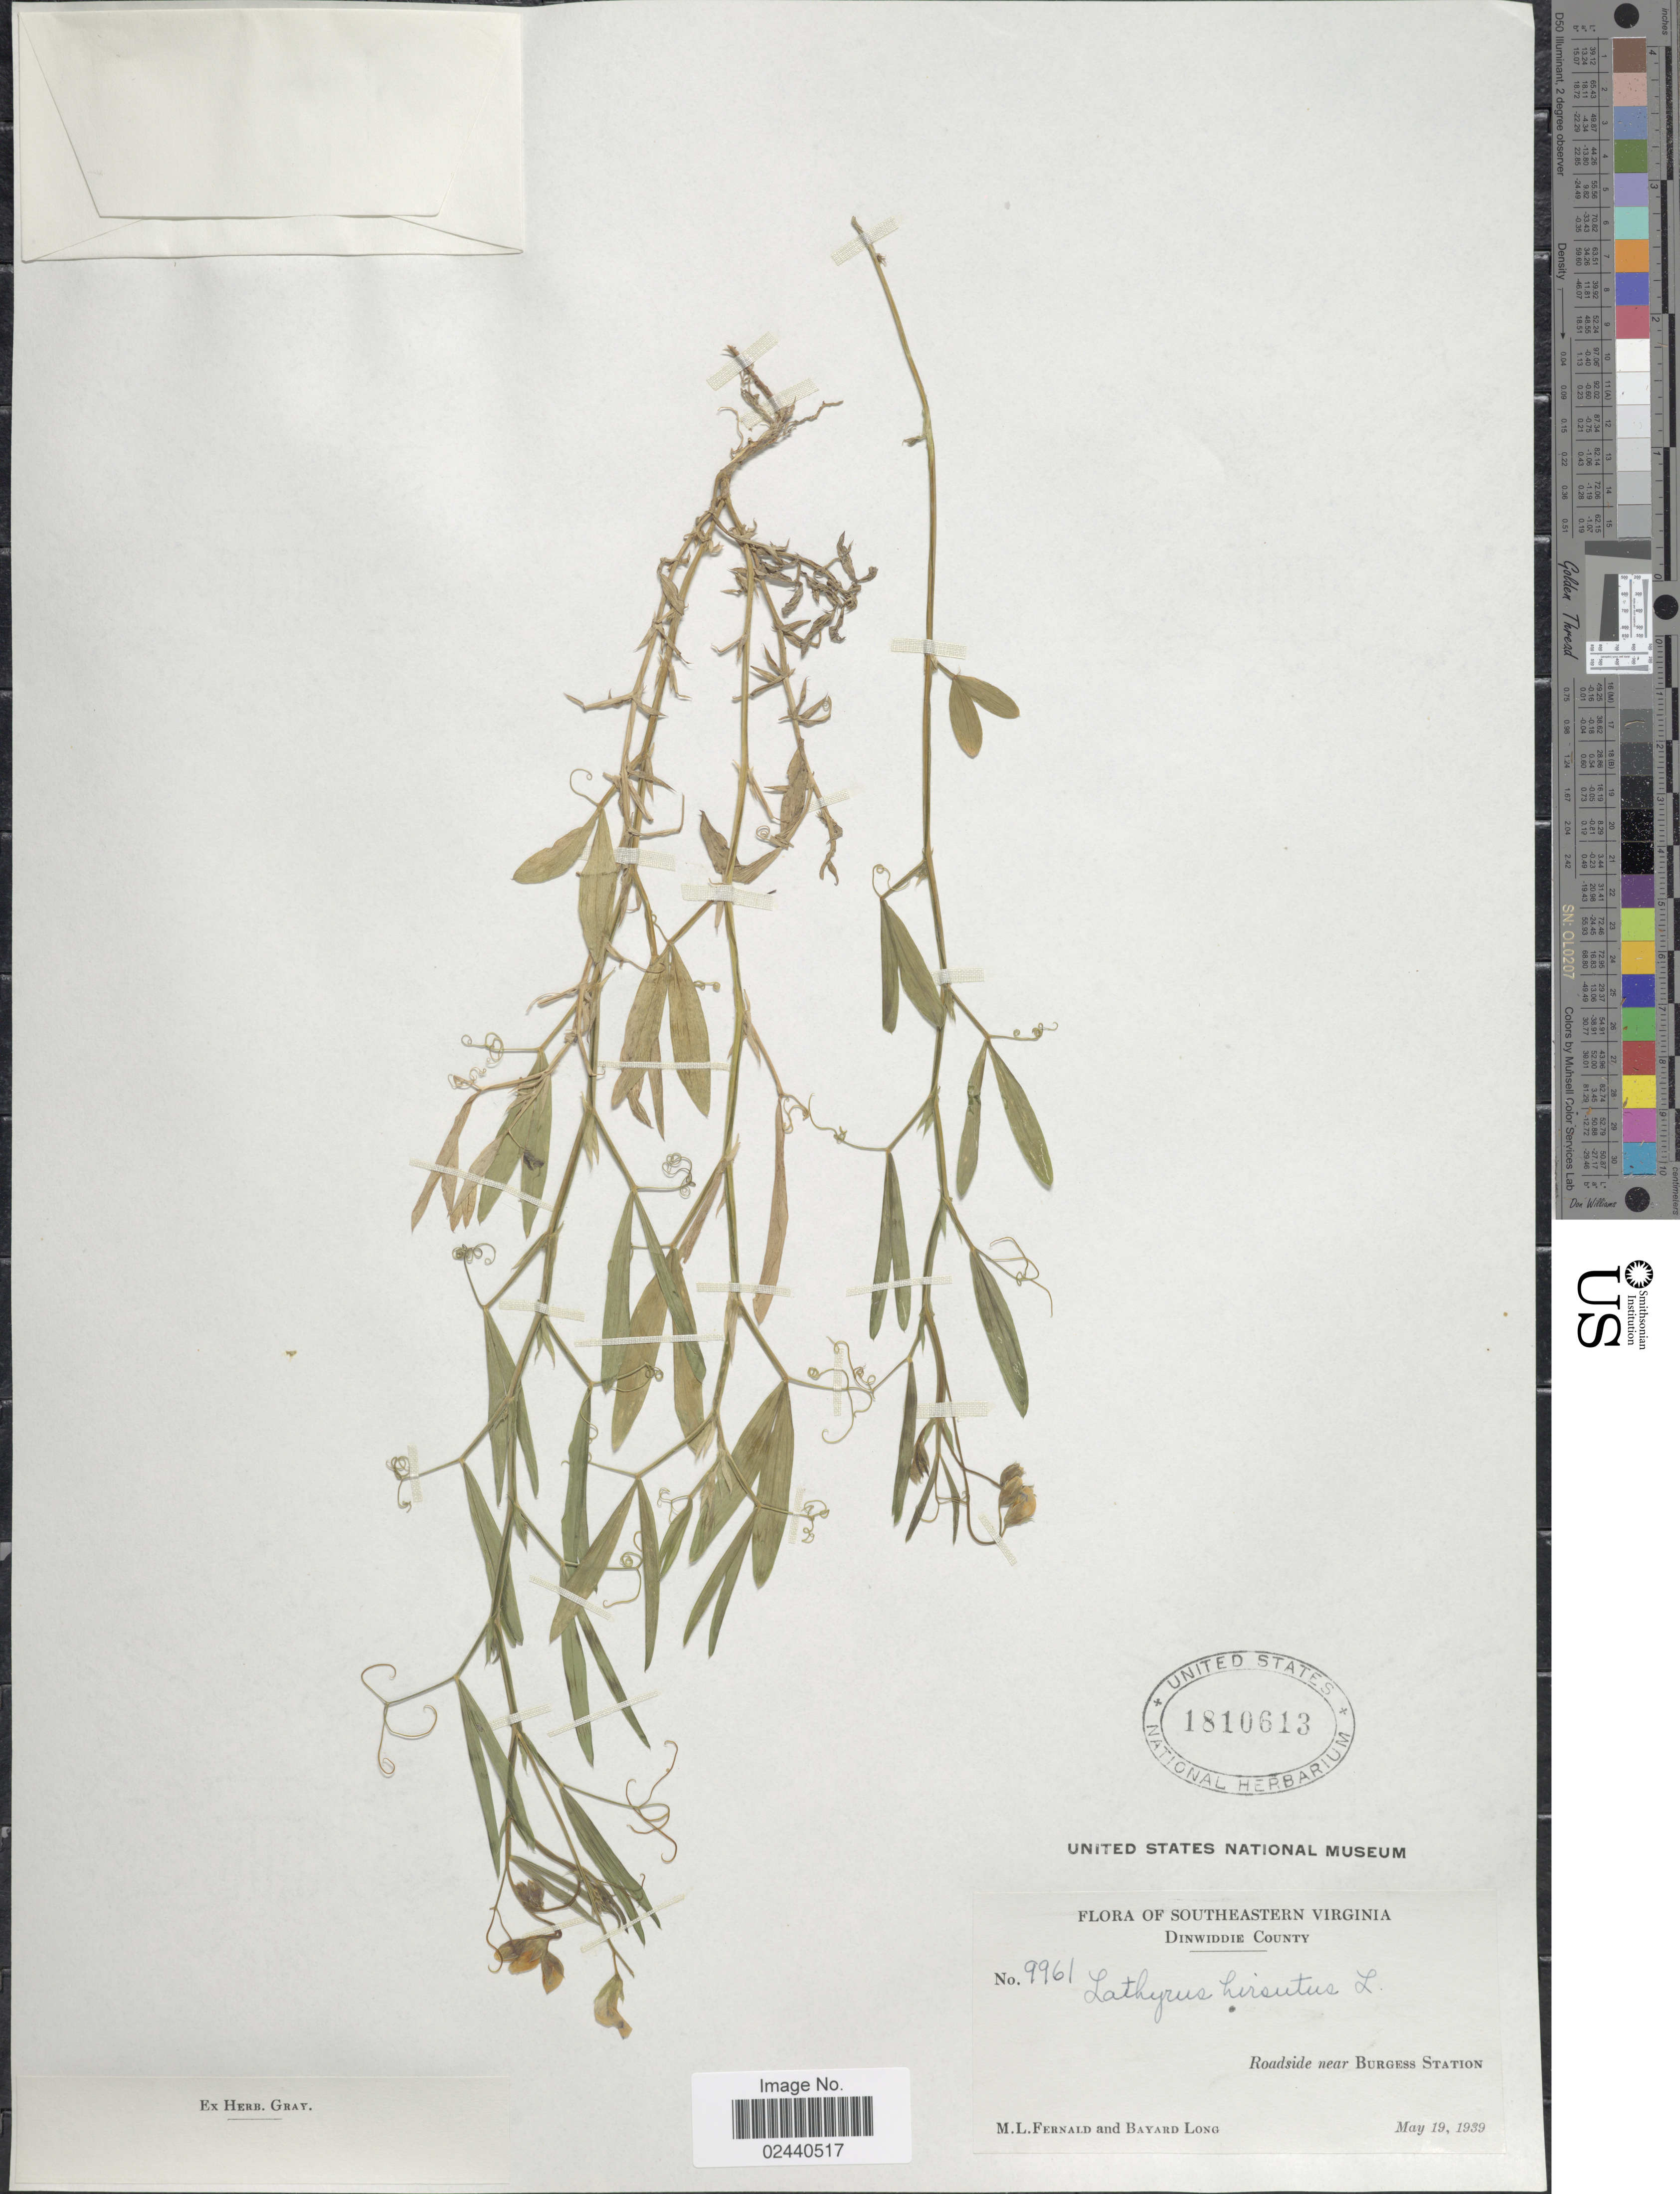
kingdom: Plantae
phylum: Tracheophyta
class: Magnoliopsida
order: Fabales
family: Fabaceae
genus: Lathyrus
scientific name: Lathyrus hirsutus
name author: L.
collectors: M. L. Fernald & B. Long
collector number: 9961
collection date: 1939-05-19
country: United States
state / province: Virginia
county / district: Dinwiddie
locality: Southeastern Virginia. Dinwiddie County. Roadside near Burgess Station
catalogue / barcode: US 1810613